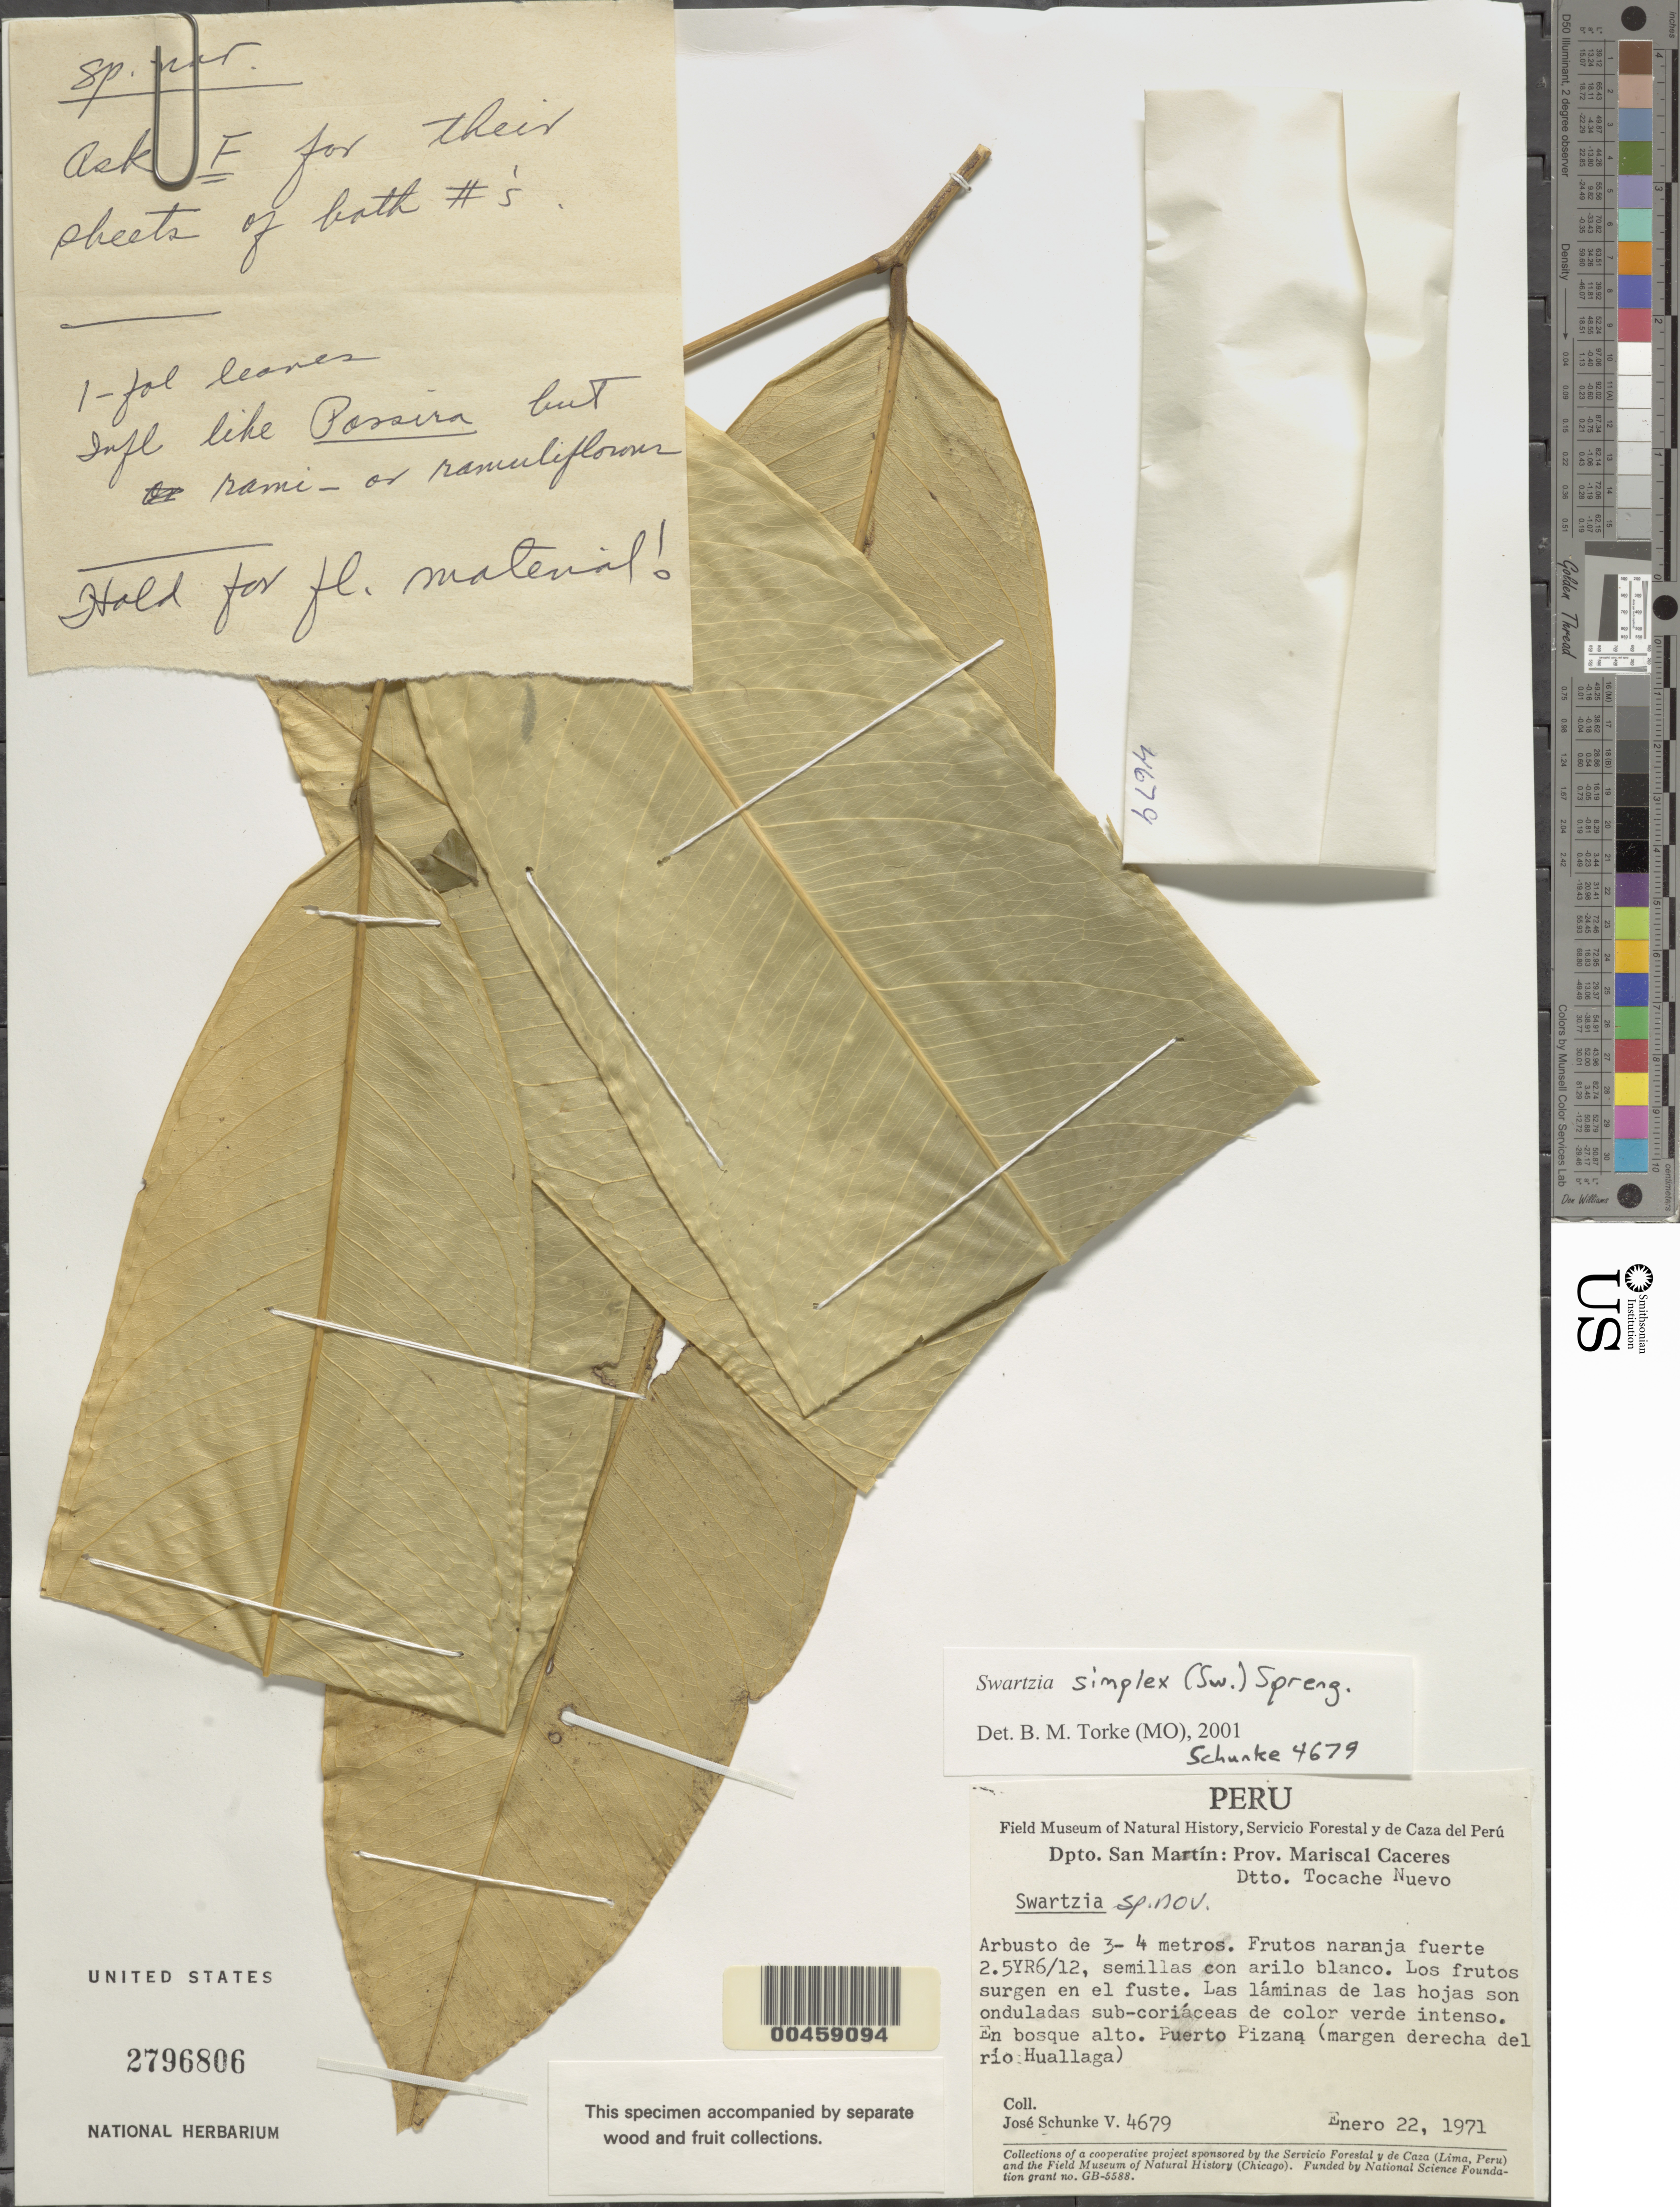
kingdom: Plantae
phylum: Tracheophyta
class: Magnoliopsida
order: Fabales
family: Fabaceae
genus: Swartzia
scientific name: Swartzia simplex var. simplex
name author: (Sw.) Spreng.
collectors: J. Schunke Vigo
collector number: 4679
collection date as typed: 22 Jan 1971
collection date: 1971-01-22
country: Peru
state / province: San Martín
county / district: Mariscal Cáceres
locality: Puerto pizana; rio huallaga; tocache nuevo dtto.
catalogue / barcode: US 2796806